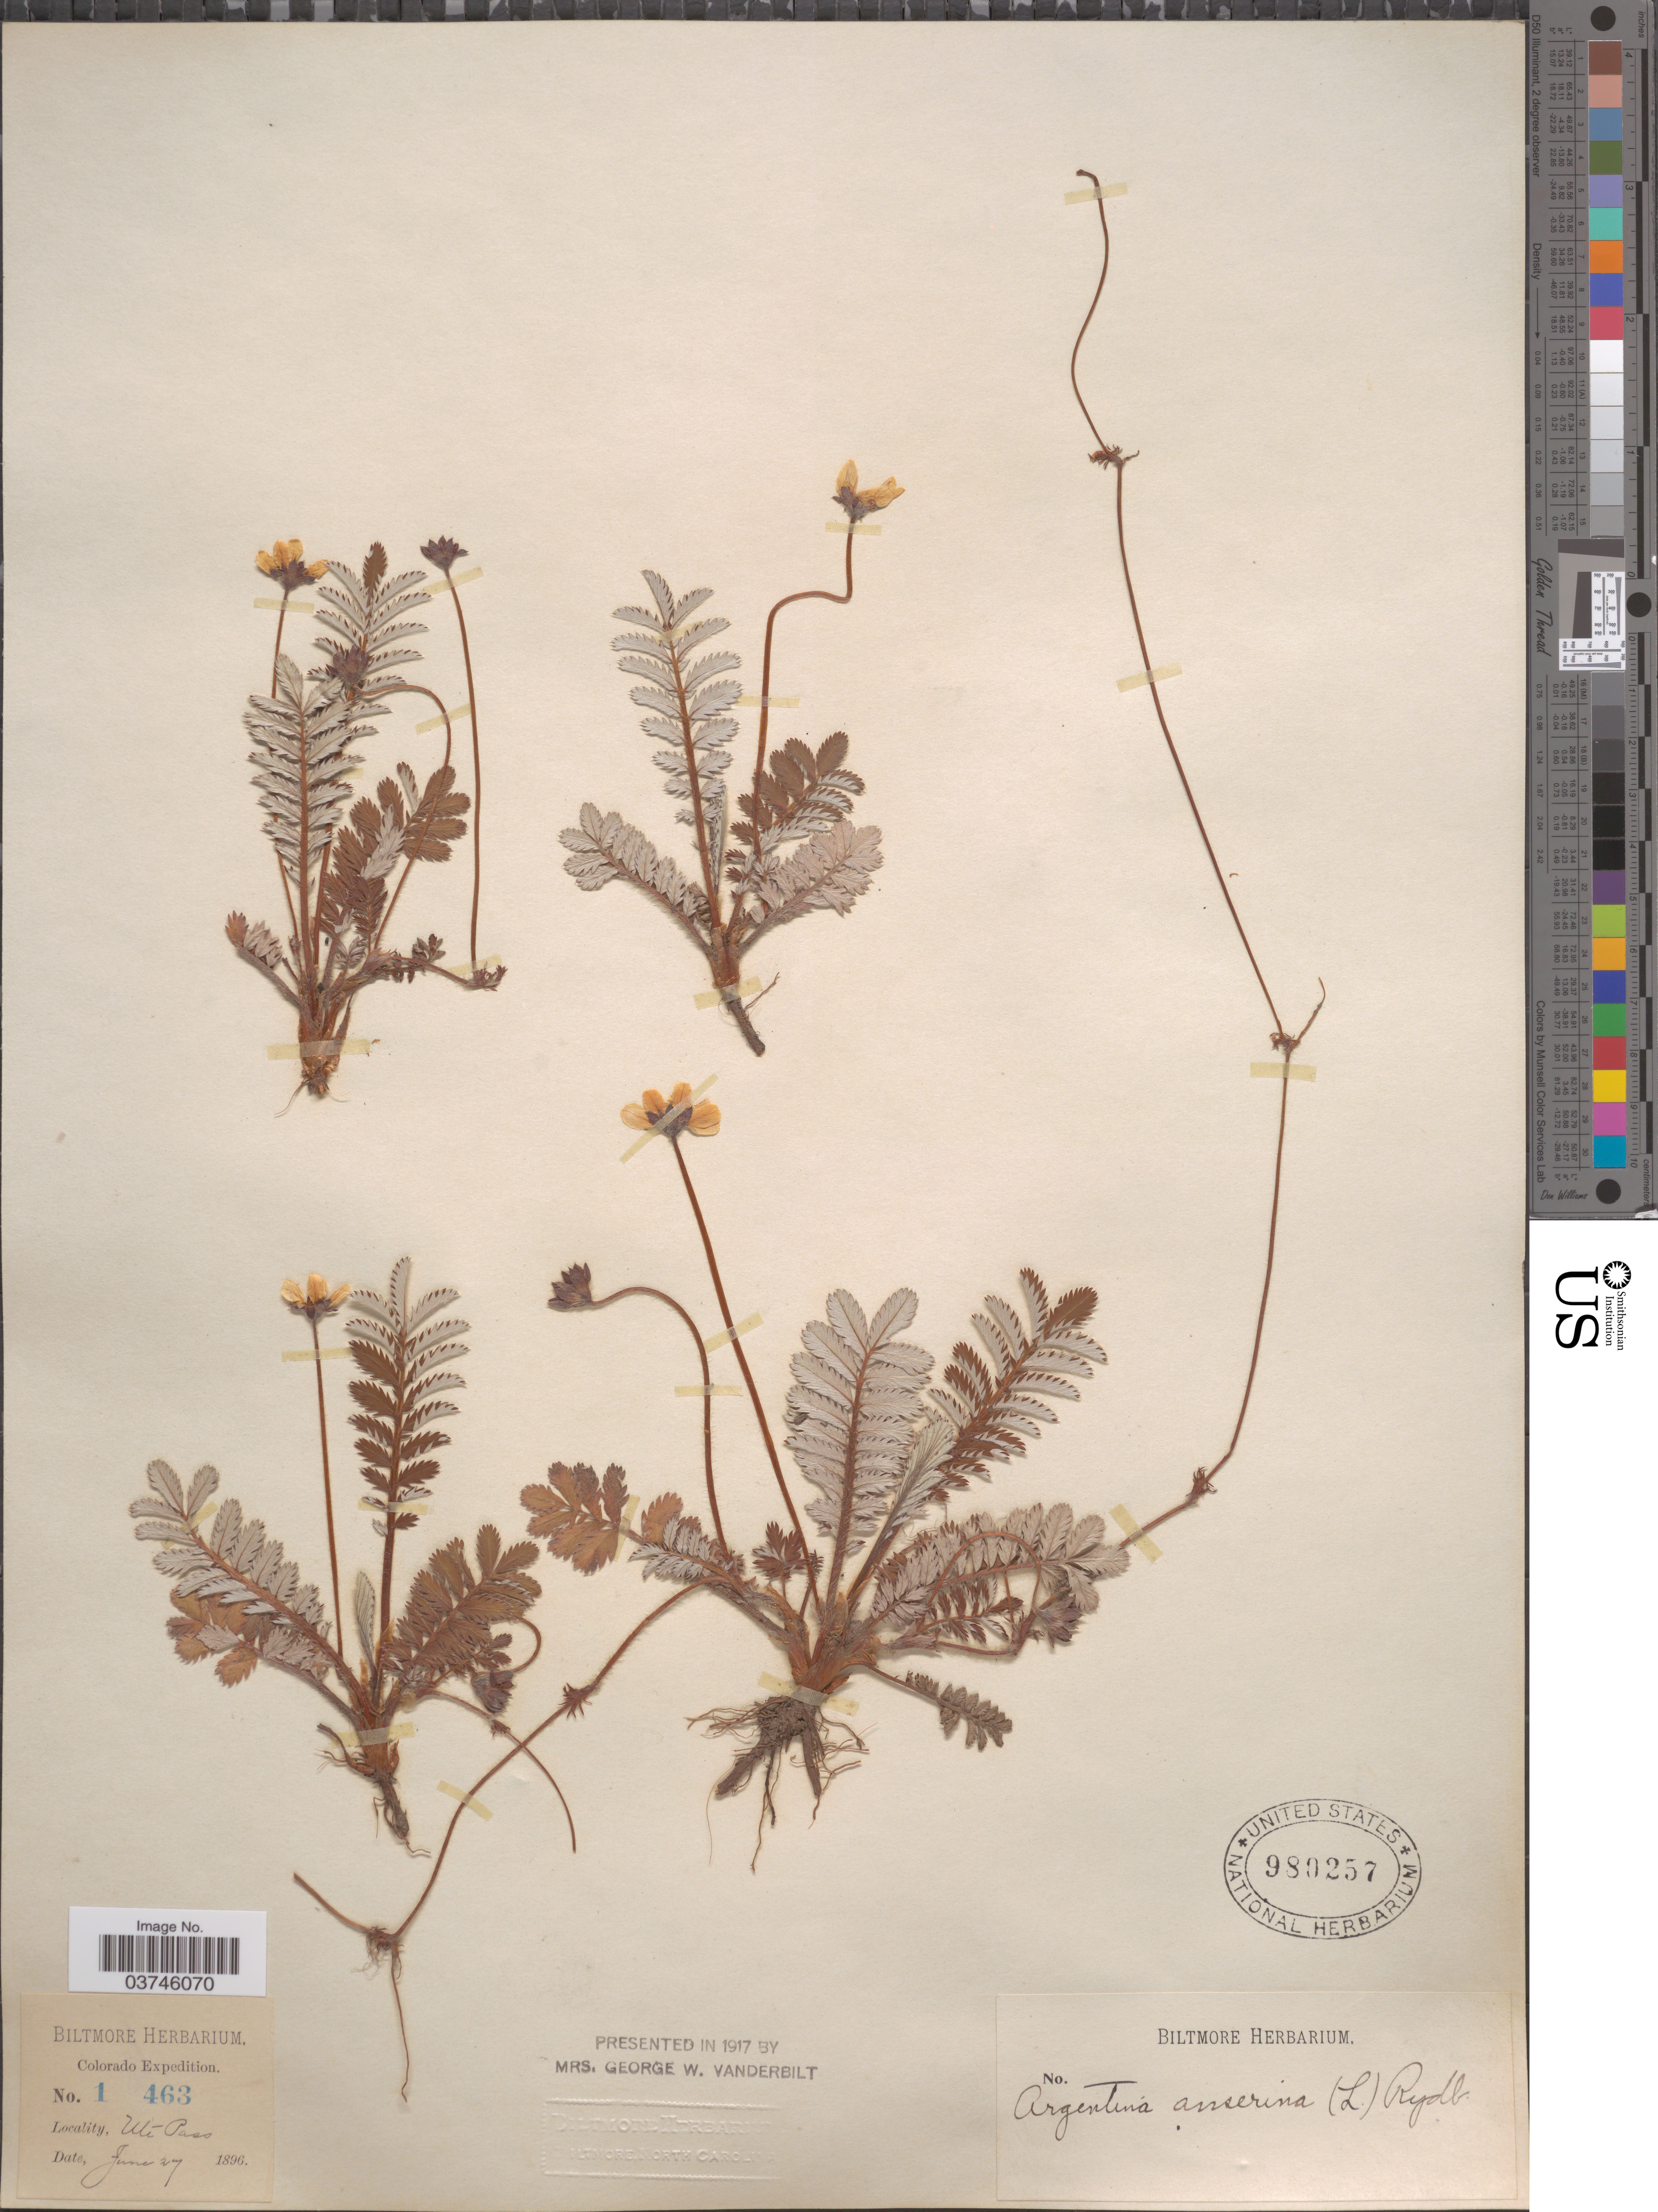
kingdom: Plantae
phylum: Tracheophyta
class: Magnoliopsida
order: Rosales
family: Rosaceae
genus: Argentina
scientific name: Argentina anserina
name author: (L.) Rydb.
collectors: ex herb. Biltmore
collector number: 1463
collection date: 1896-06-27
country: United States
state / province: Colorado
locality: Ute Pass.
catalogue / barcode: US 980257